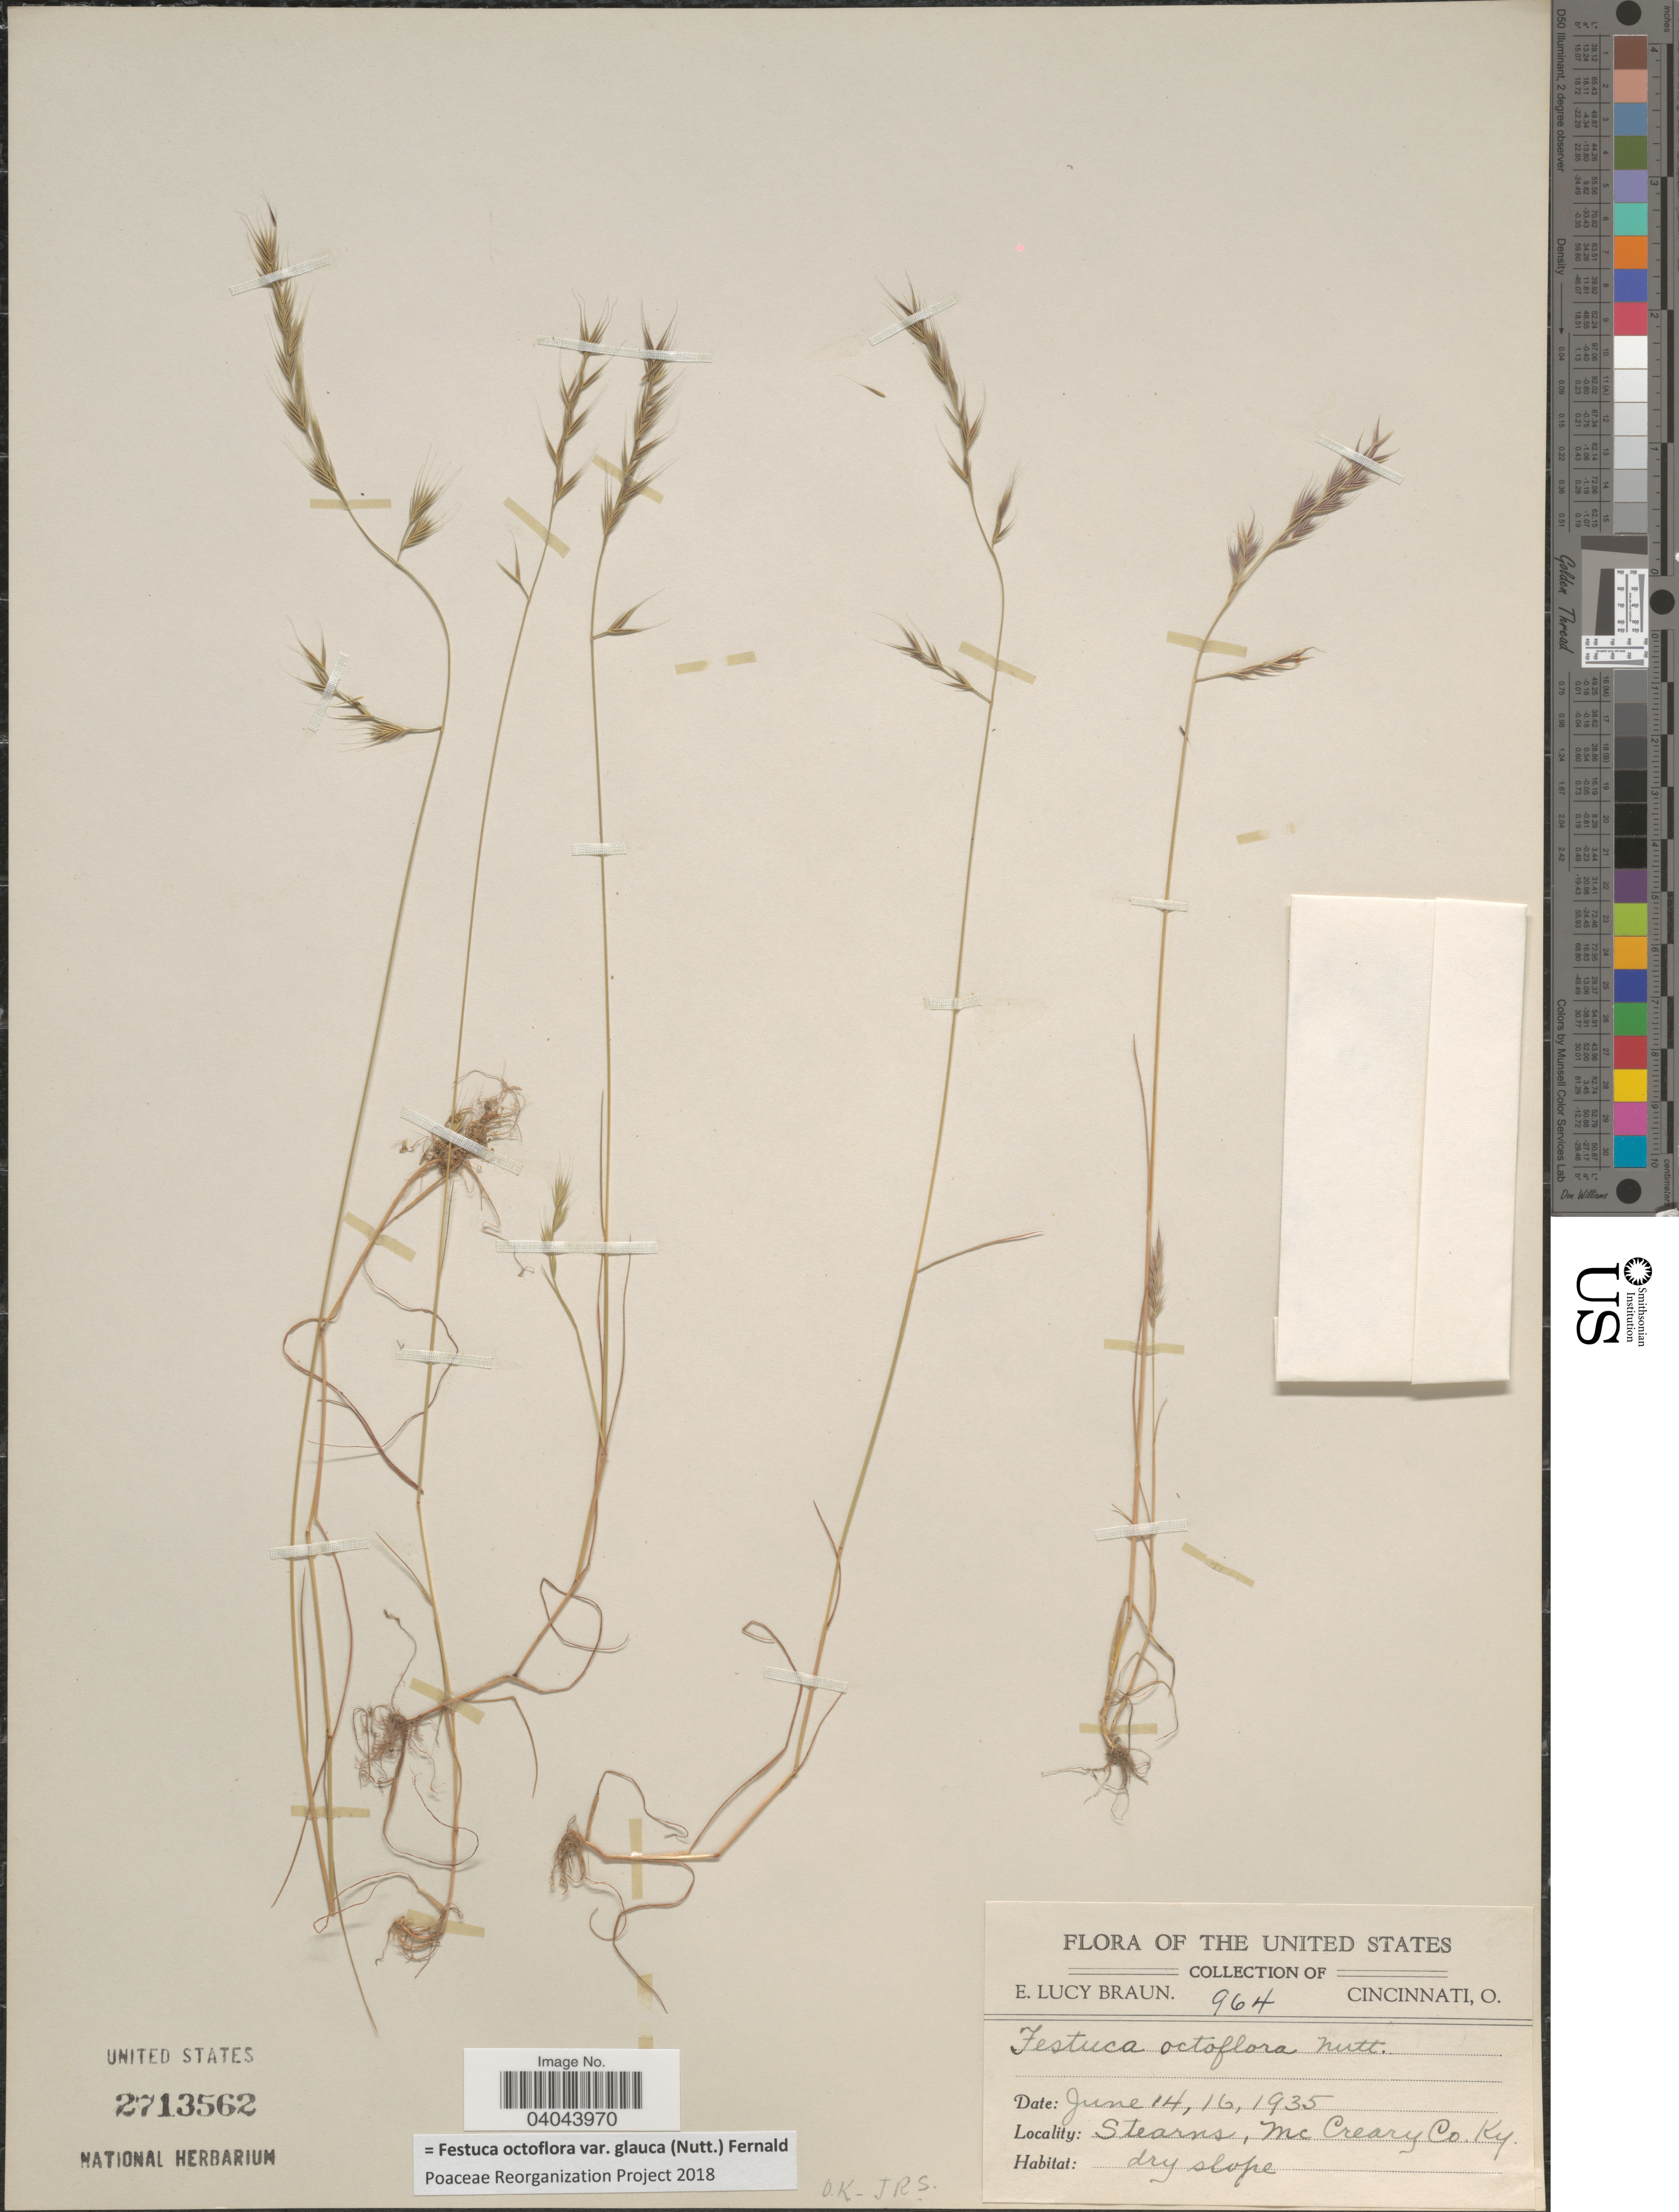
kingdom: Plantae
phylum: Tracheophyta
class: Liliopsida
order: Poales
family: Poaceae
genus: Festuca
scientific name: Festuca octoflora var. glauca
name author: (Nutt.) Fernald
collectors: E. L. Braun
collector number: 964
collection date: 1935-06-14/1935-06-16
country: United States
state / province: Kentucky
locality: Stearns, McCreary Co.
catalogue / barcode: US 2713562